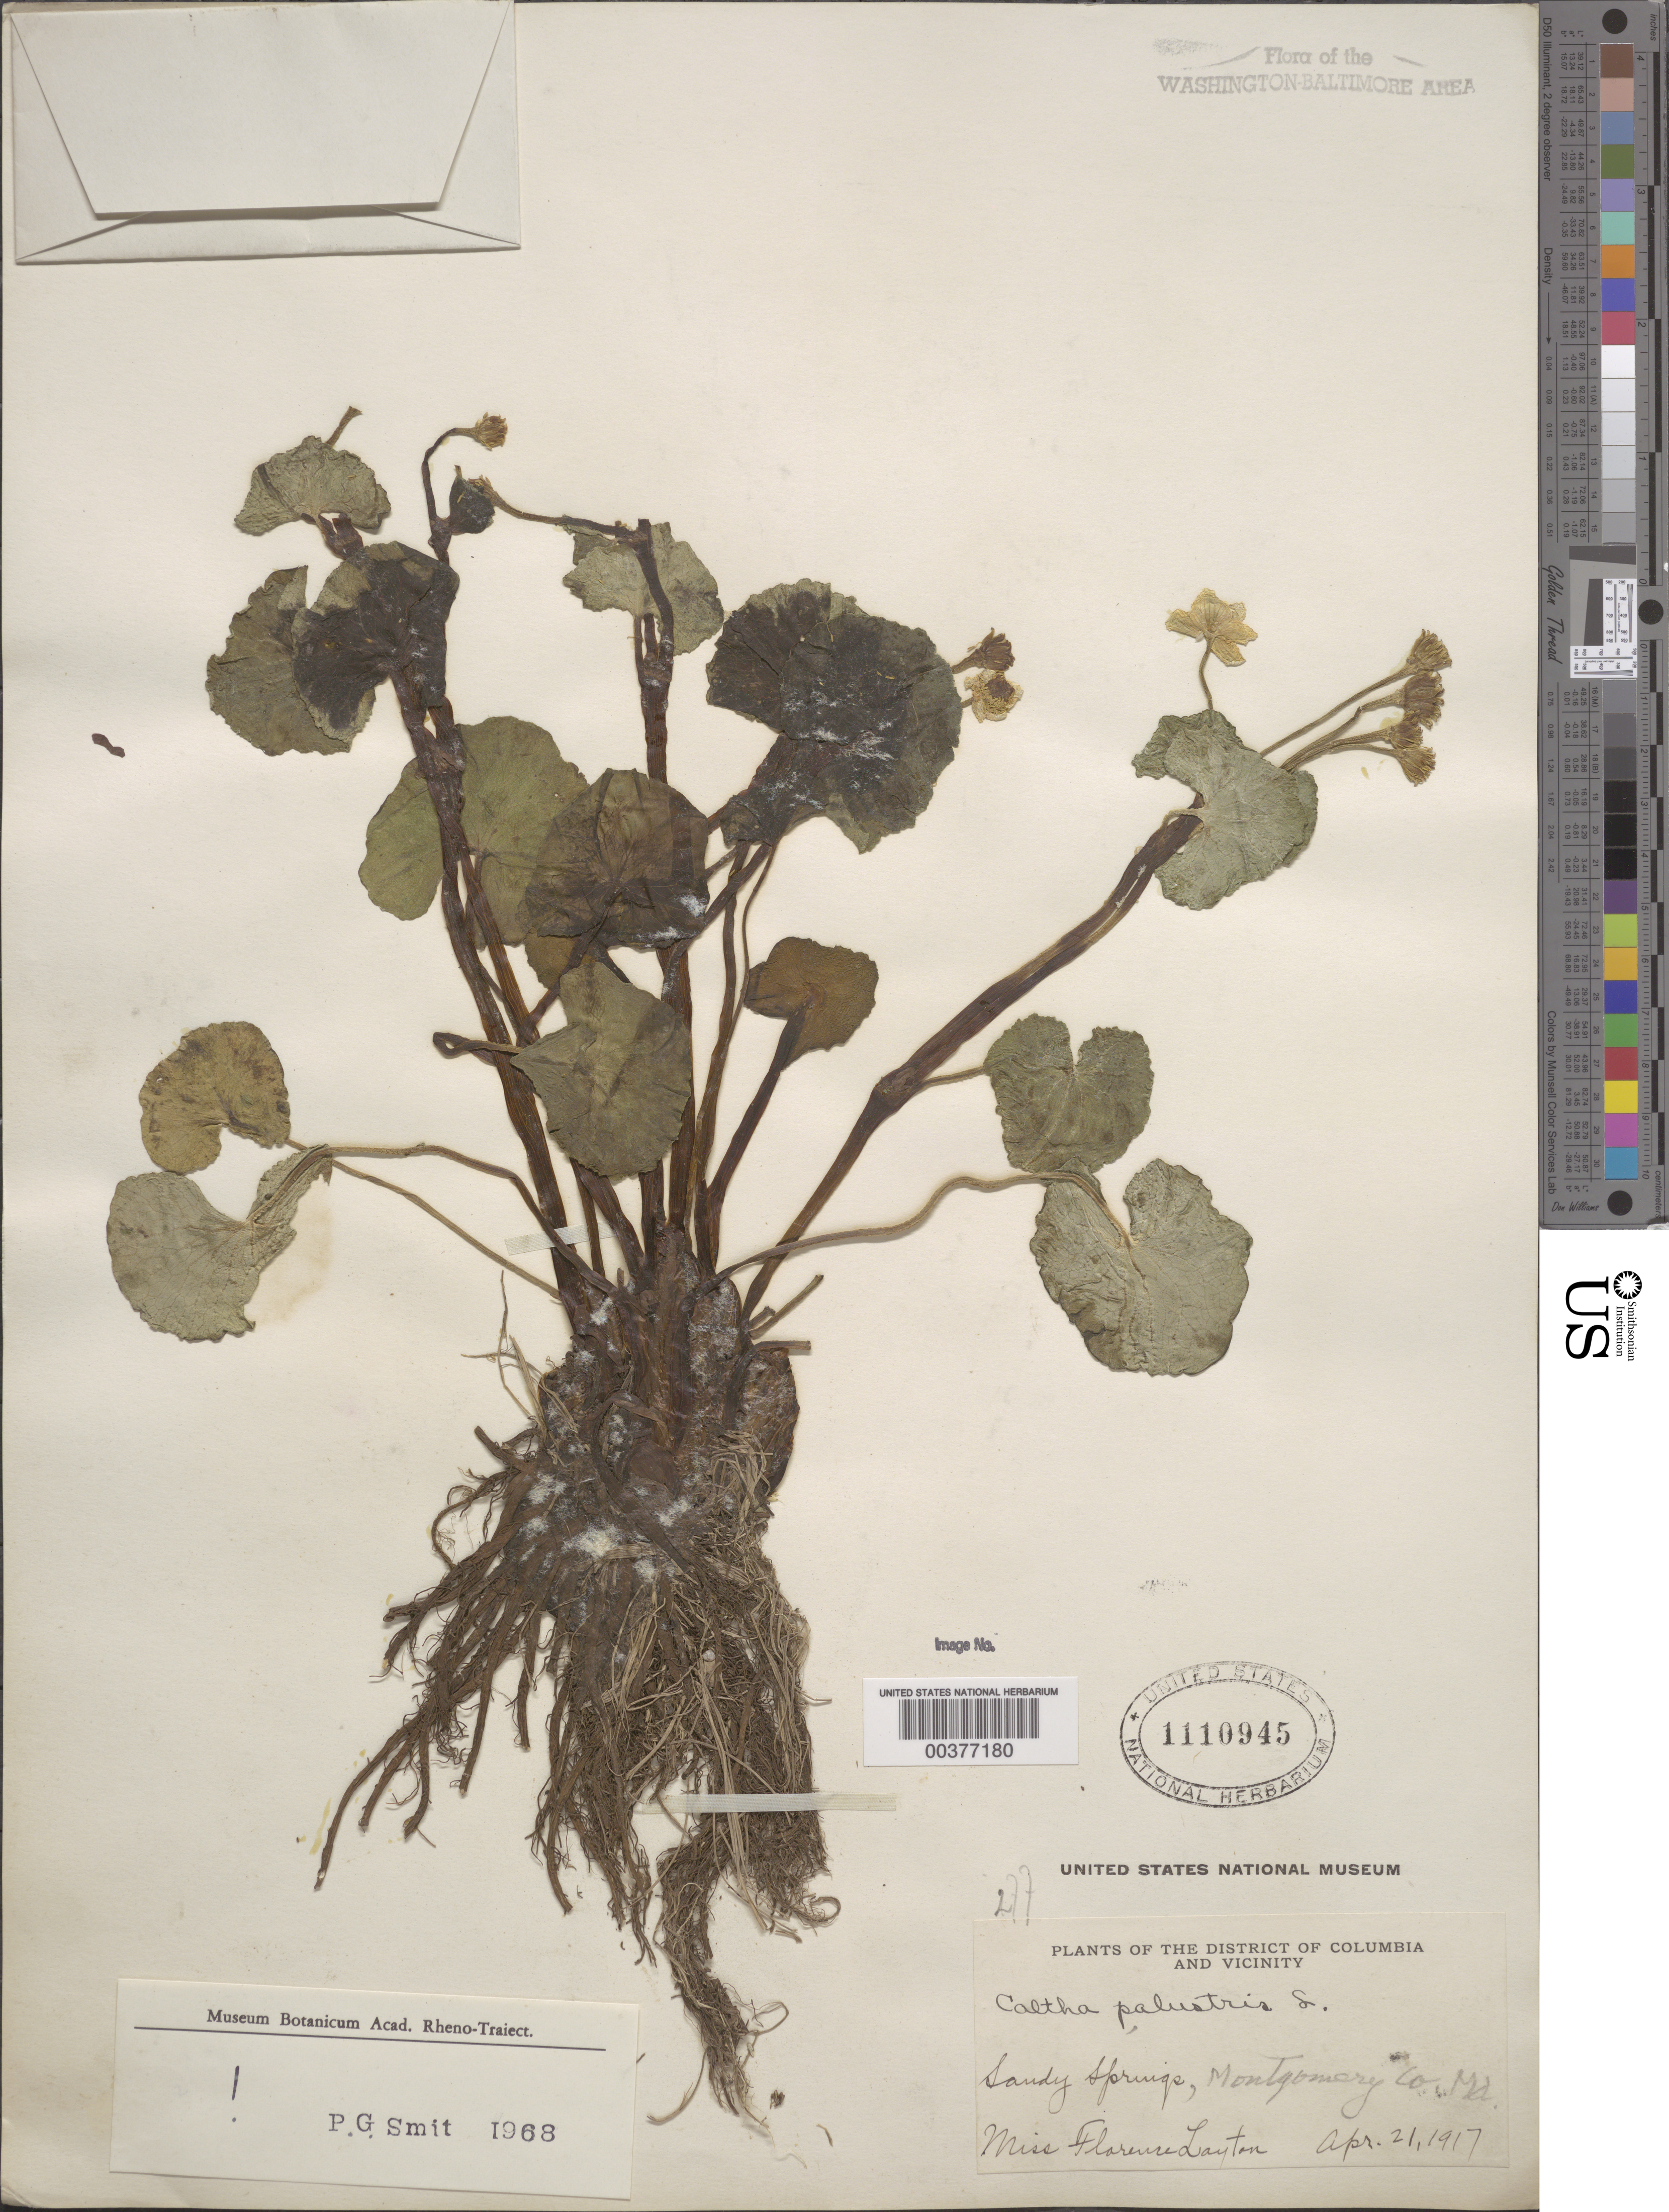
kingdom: Plantae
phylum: Tracheophyta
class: Magnoliopsida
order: Ranunculales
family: Ranunculaceae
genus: Caltha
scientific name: Caltha palustris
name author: L.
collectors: F. Layton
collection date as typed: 21 Apr 1917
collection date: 1917-04-21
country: United States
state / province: Maryland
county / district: Montgomery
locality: Sandy Springs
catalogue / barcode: US 1110945